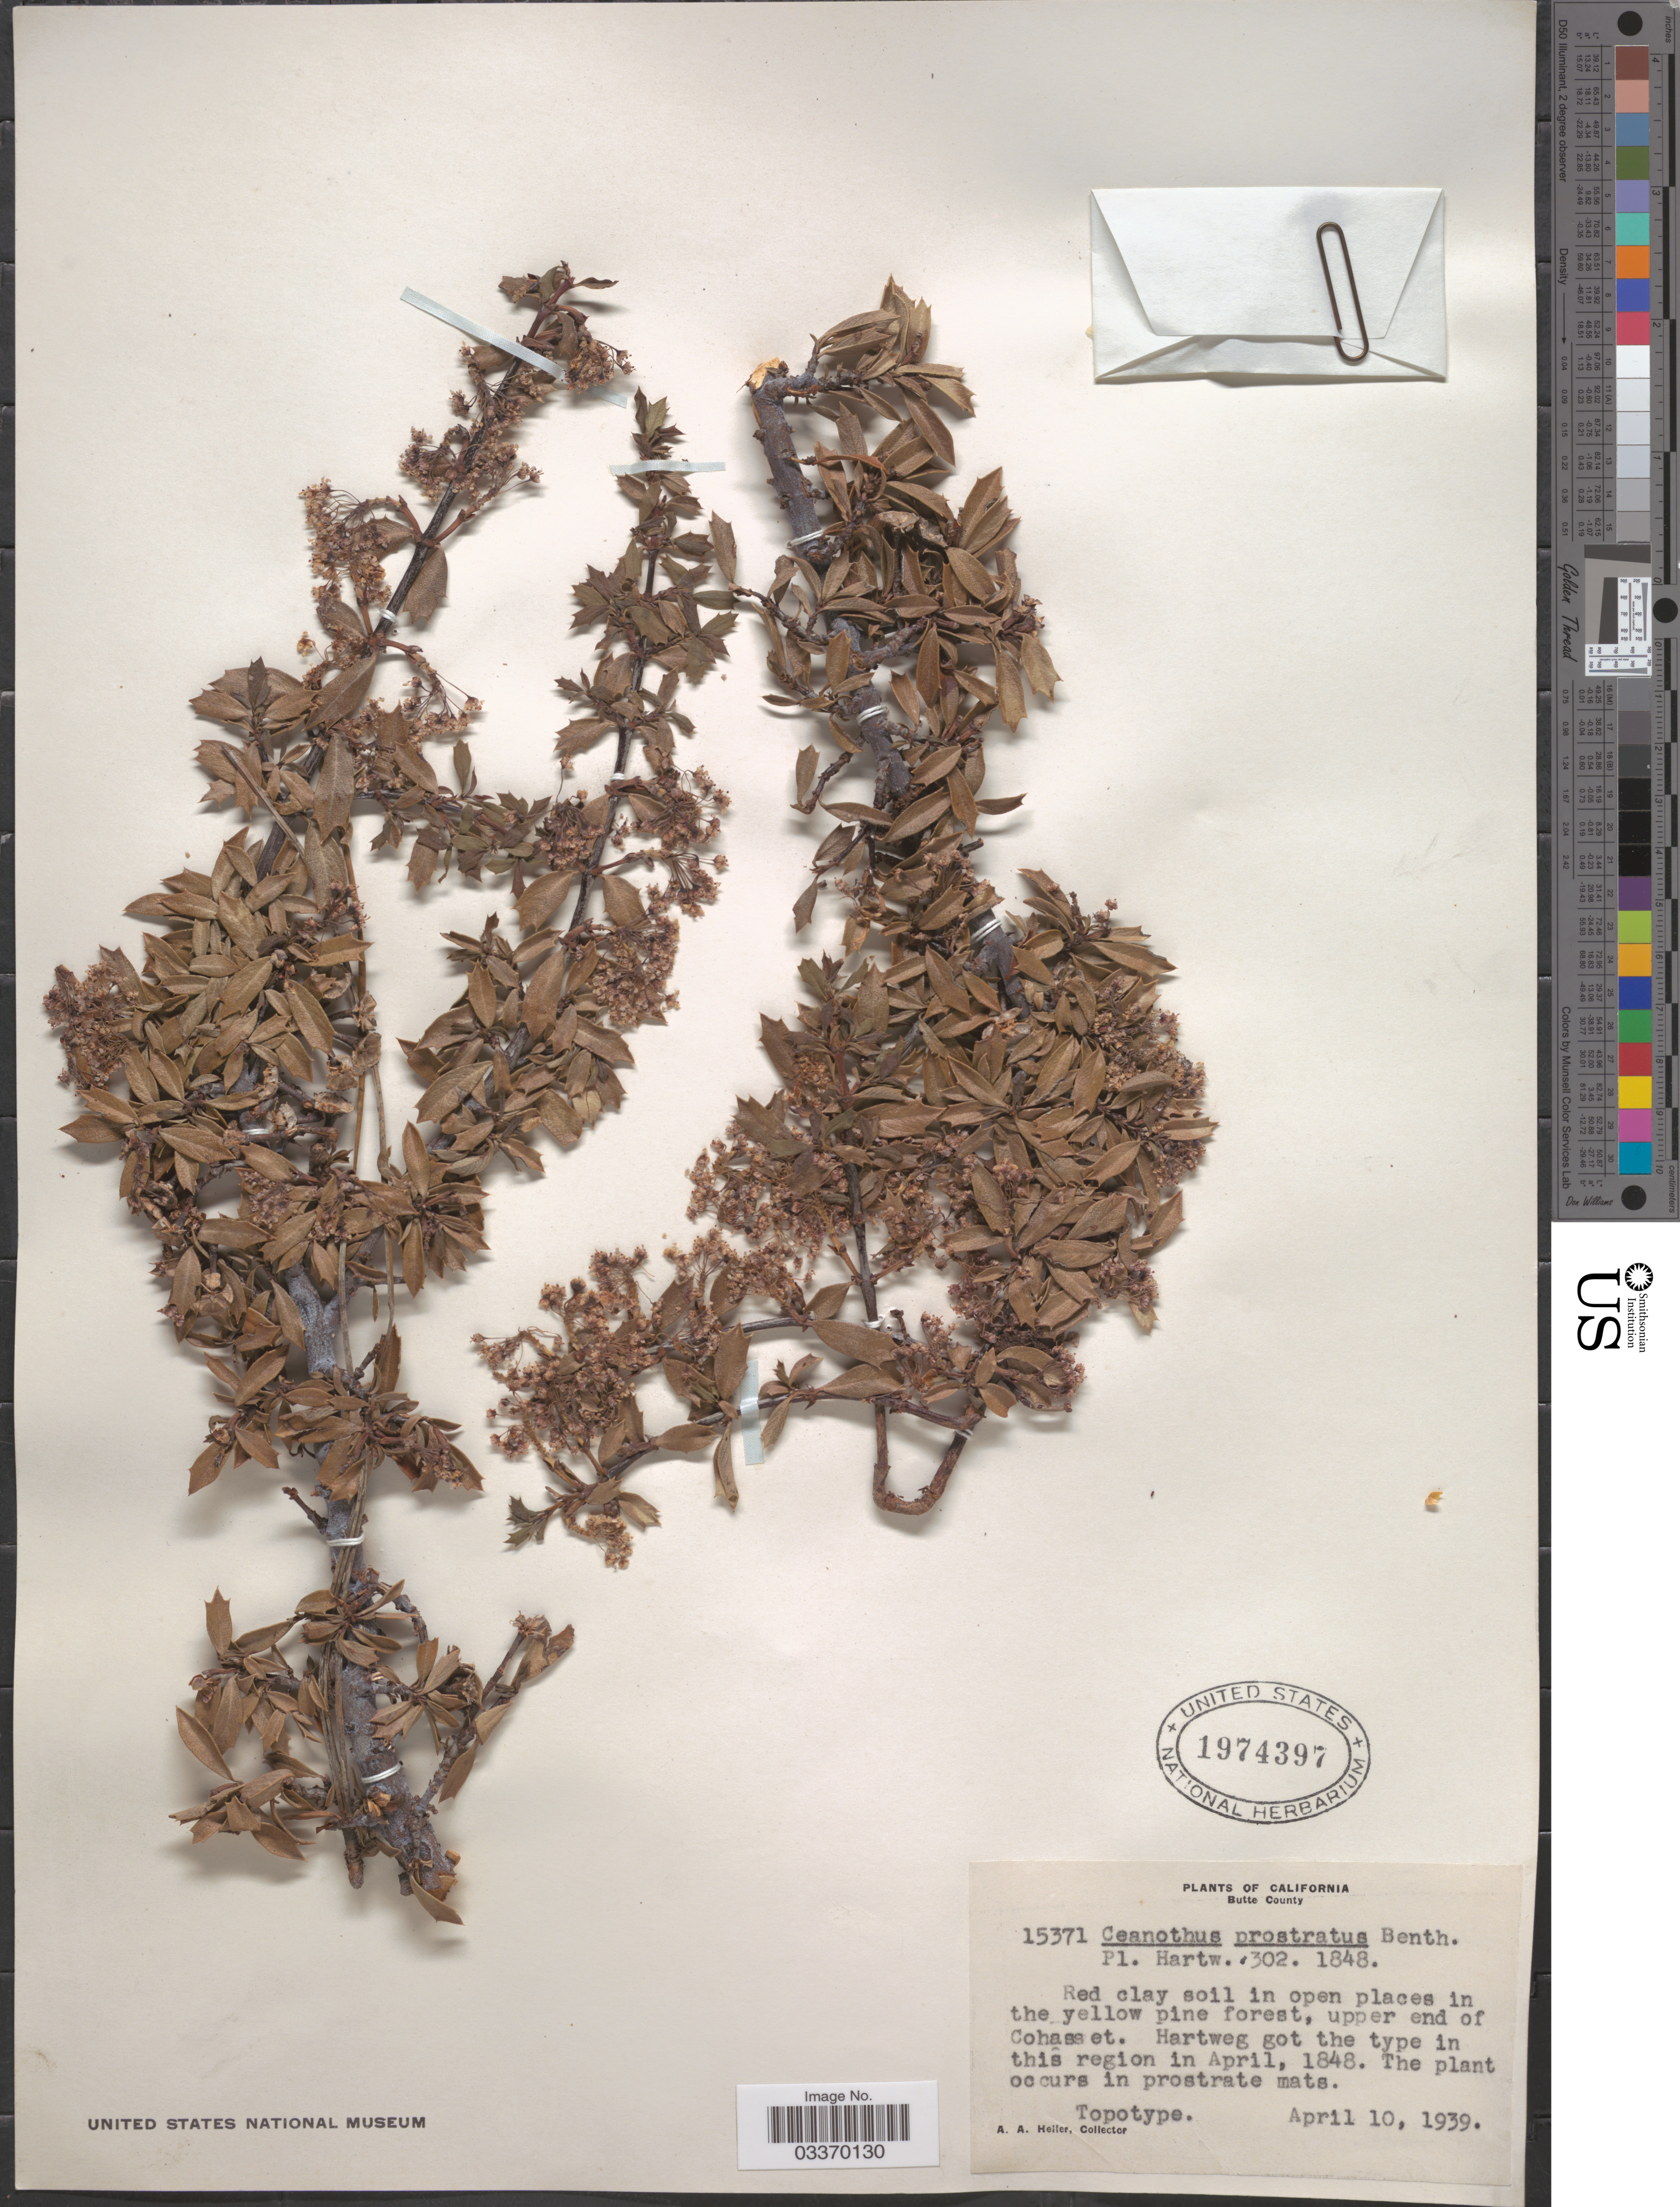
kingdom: Plantae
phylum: Tracheophyta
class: Magnoliopsida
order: Rosales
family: Rhamnaceae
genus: Ceanothus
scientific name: Ceanothus prostratus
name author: Benth.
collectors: A. A. Heller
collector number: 15371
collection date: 1939-04-10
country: United States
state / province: California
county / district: Butte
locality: Butte County, upper end of Cohasset.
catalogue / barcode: US 1974397